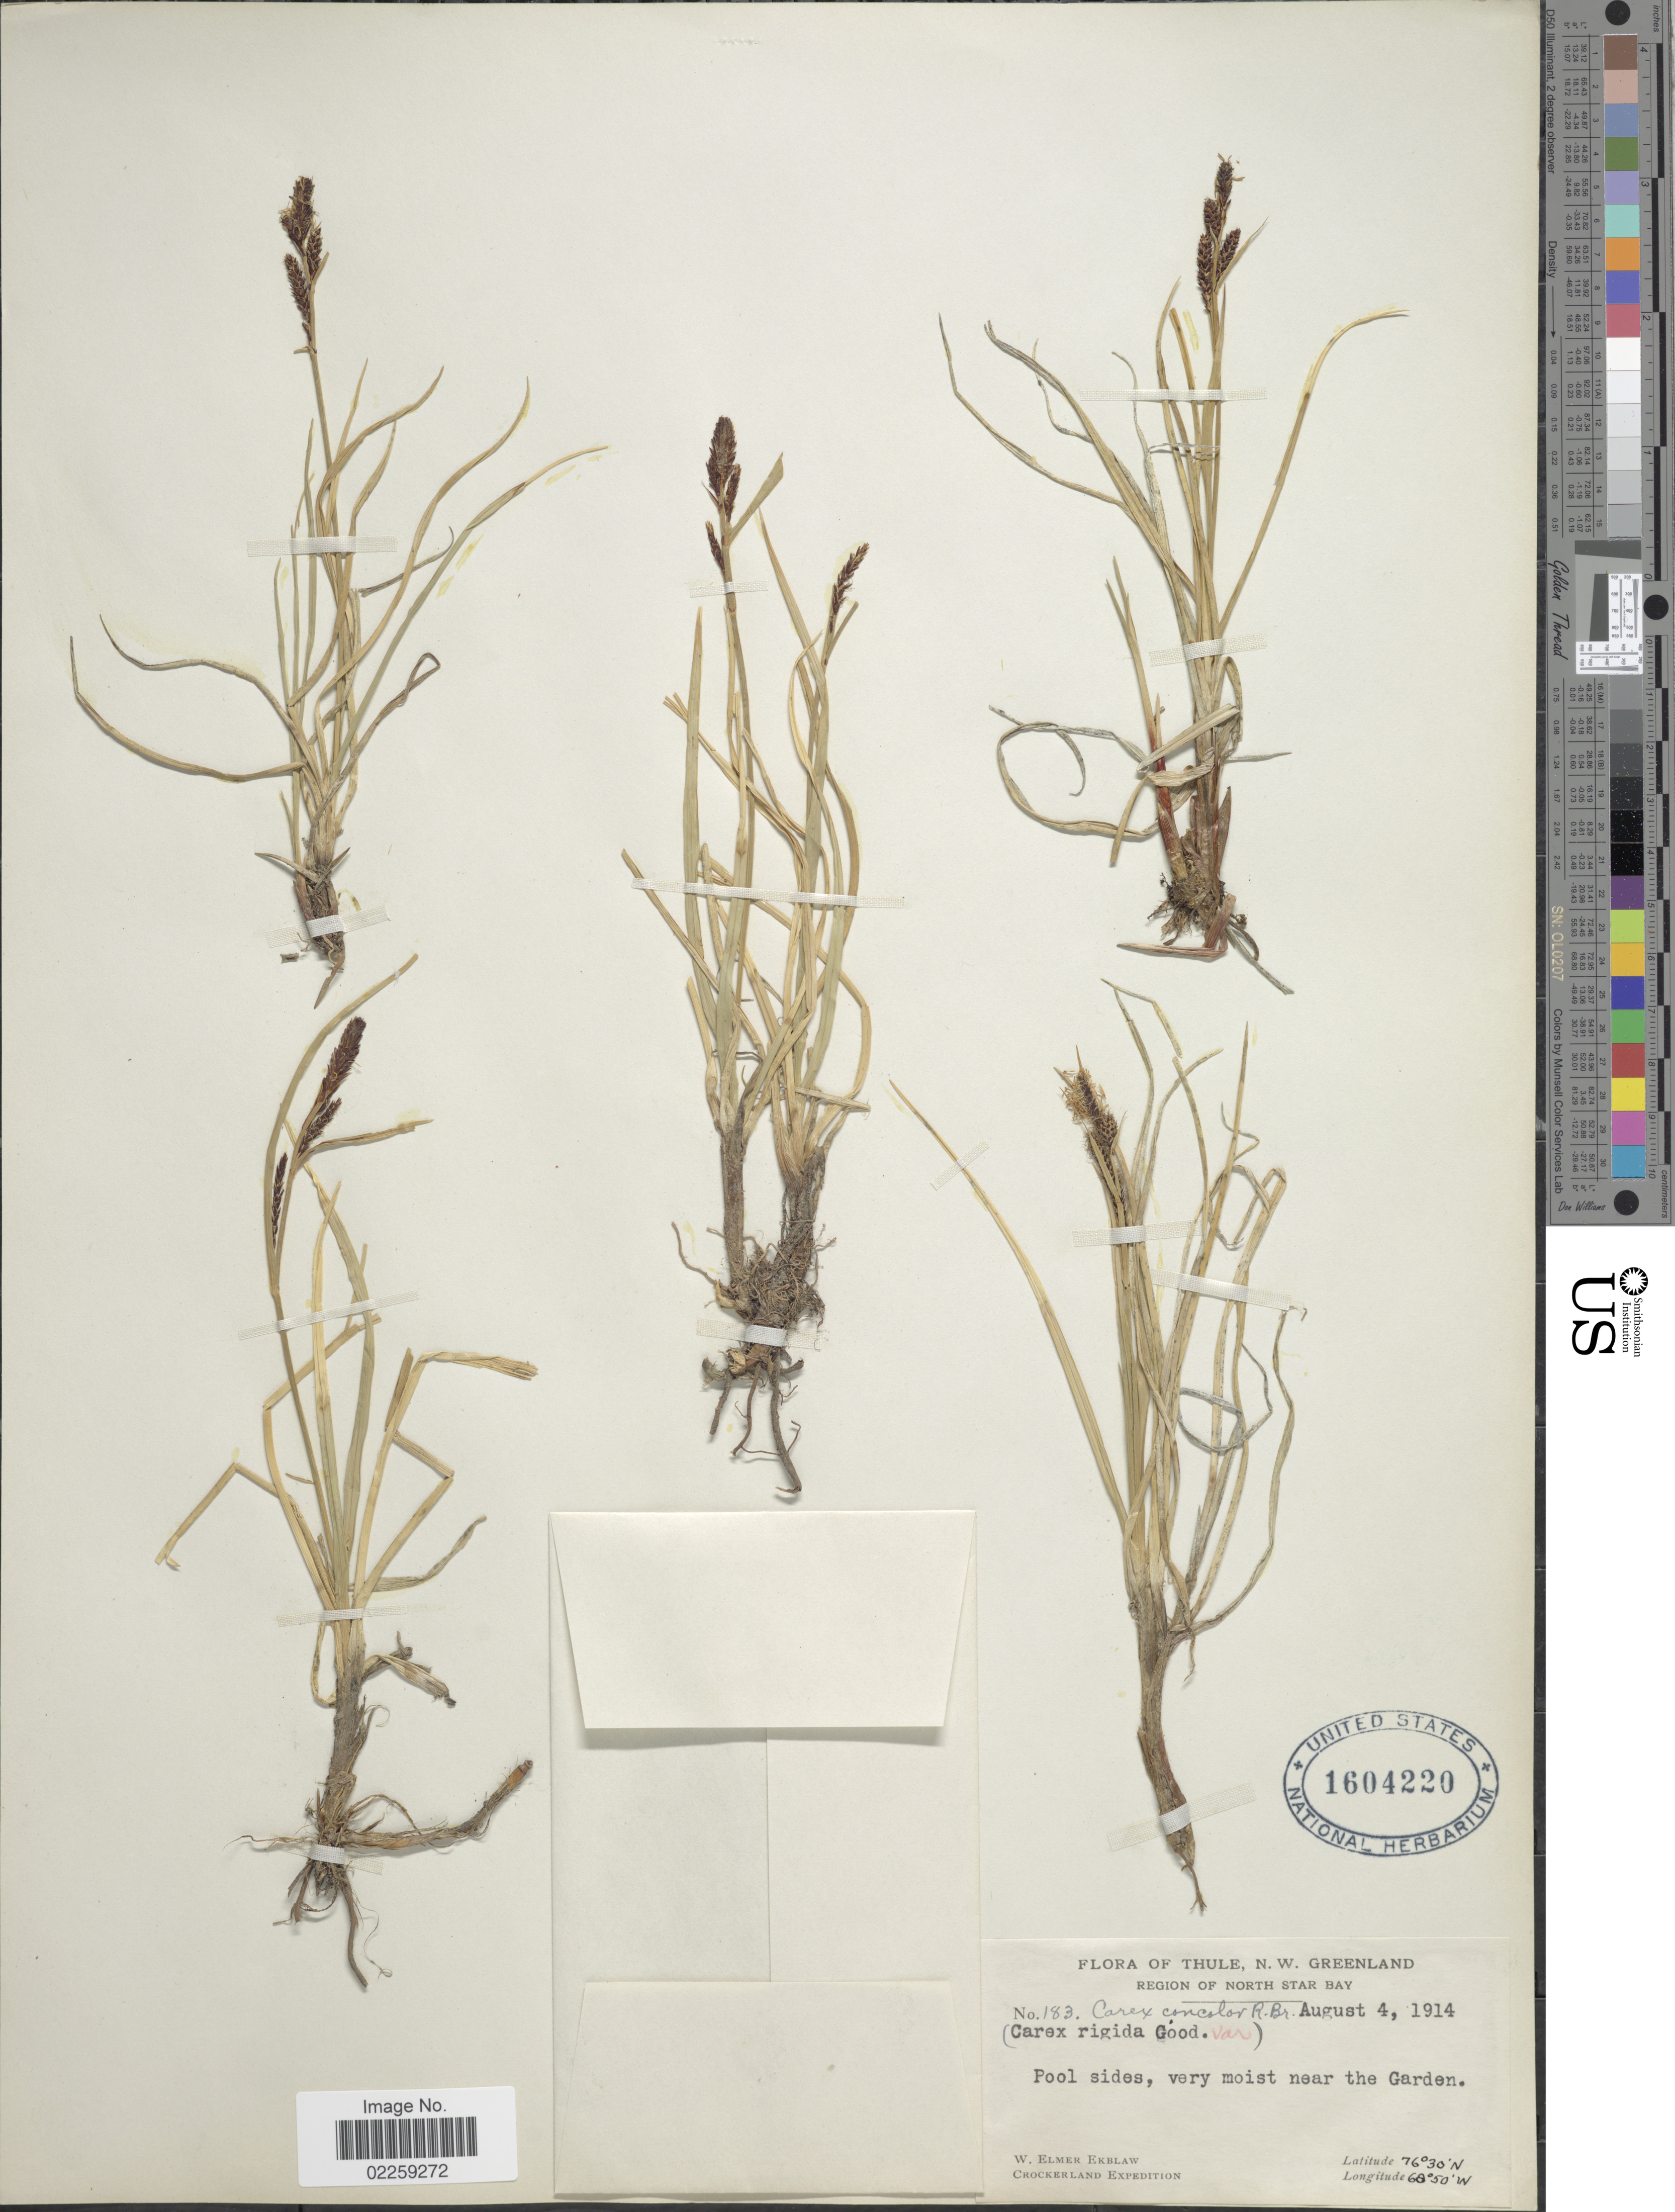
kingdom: Plantae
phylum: Tracheophyta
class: Liliopsida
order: Poales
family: Cyperaceae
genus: Carex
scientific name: Carex bigelowii subsp. bigelowii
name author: Torr. ex Schwein.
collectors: W. Ekblaw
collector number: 183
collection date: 1914-08-04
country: Greenland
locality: Thule, N. W. Greenland. Region of North Star Bay, Crockerland, Pool sides, near the Garden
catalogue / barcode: US 1604220